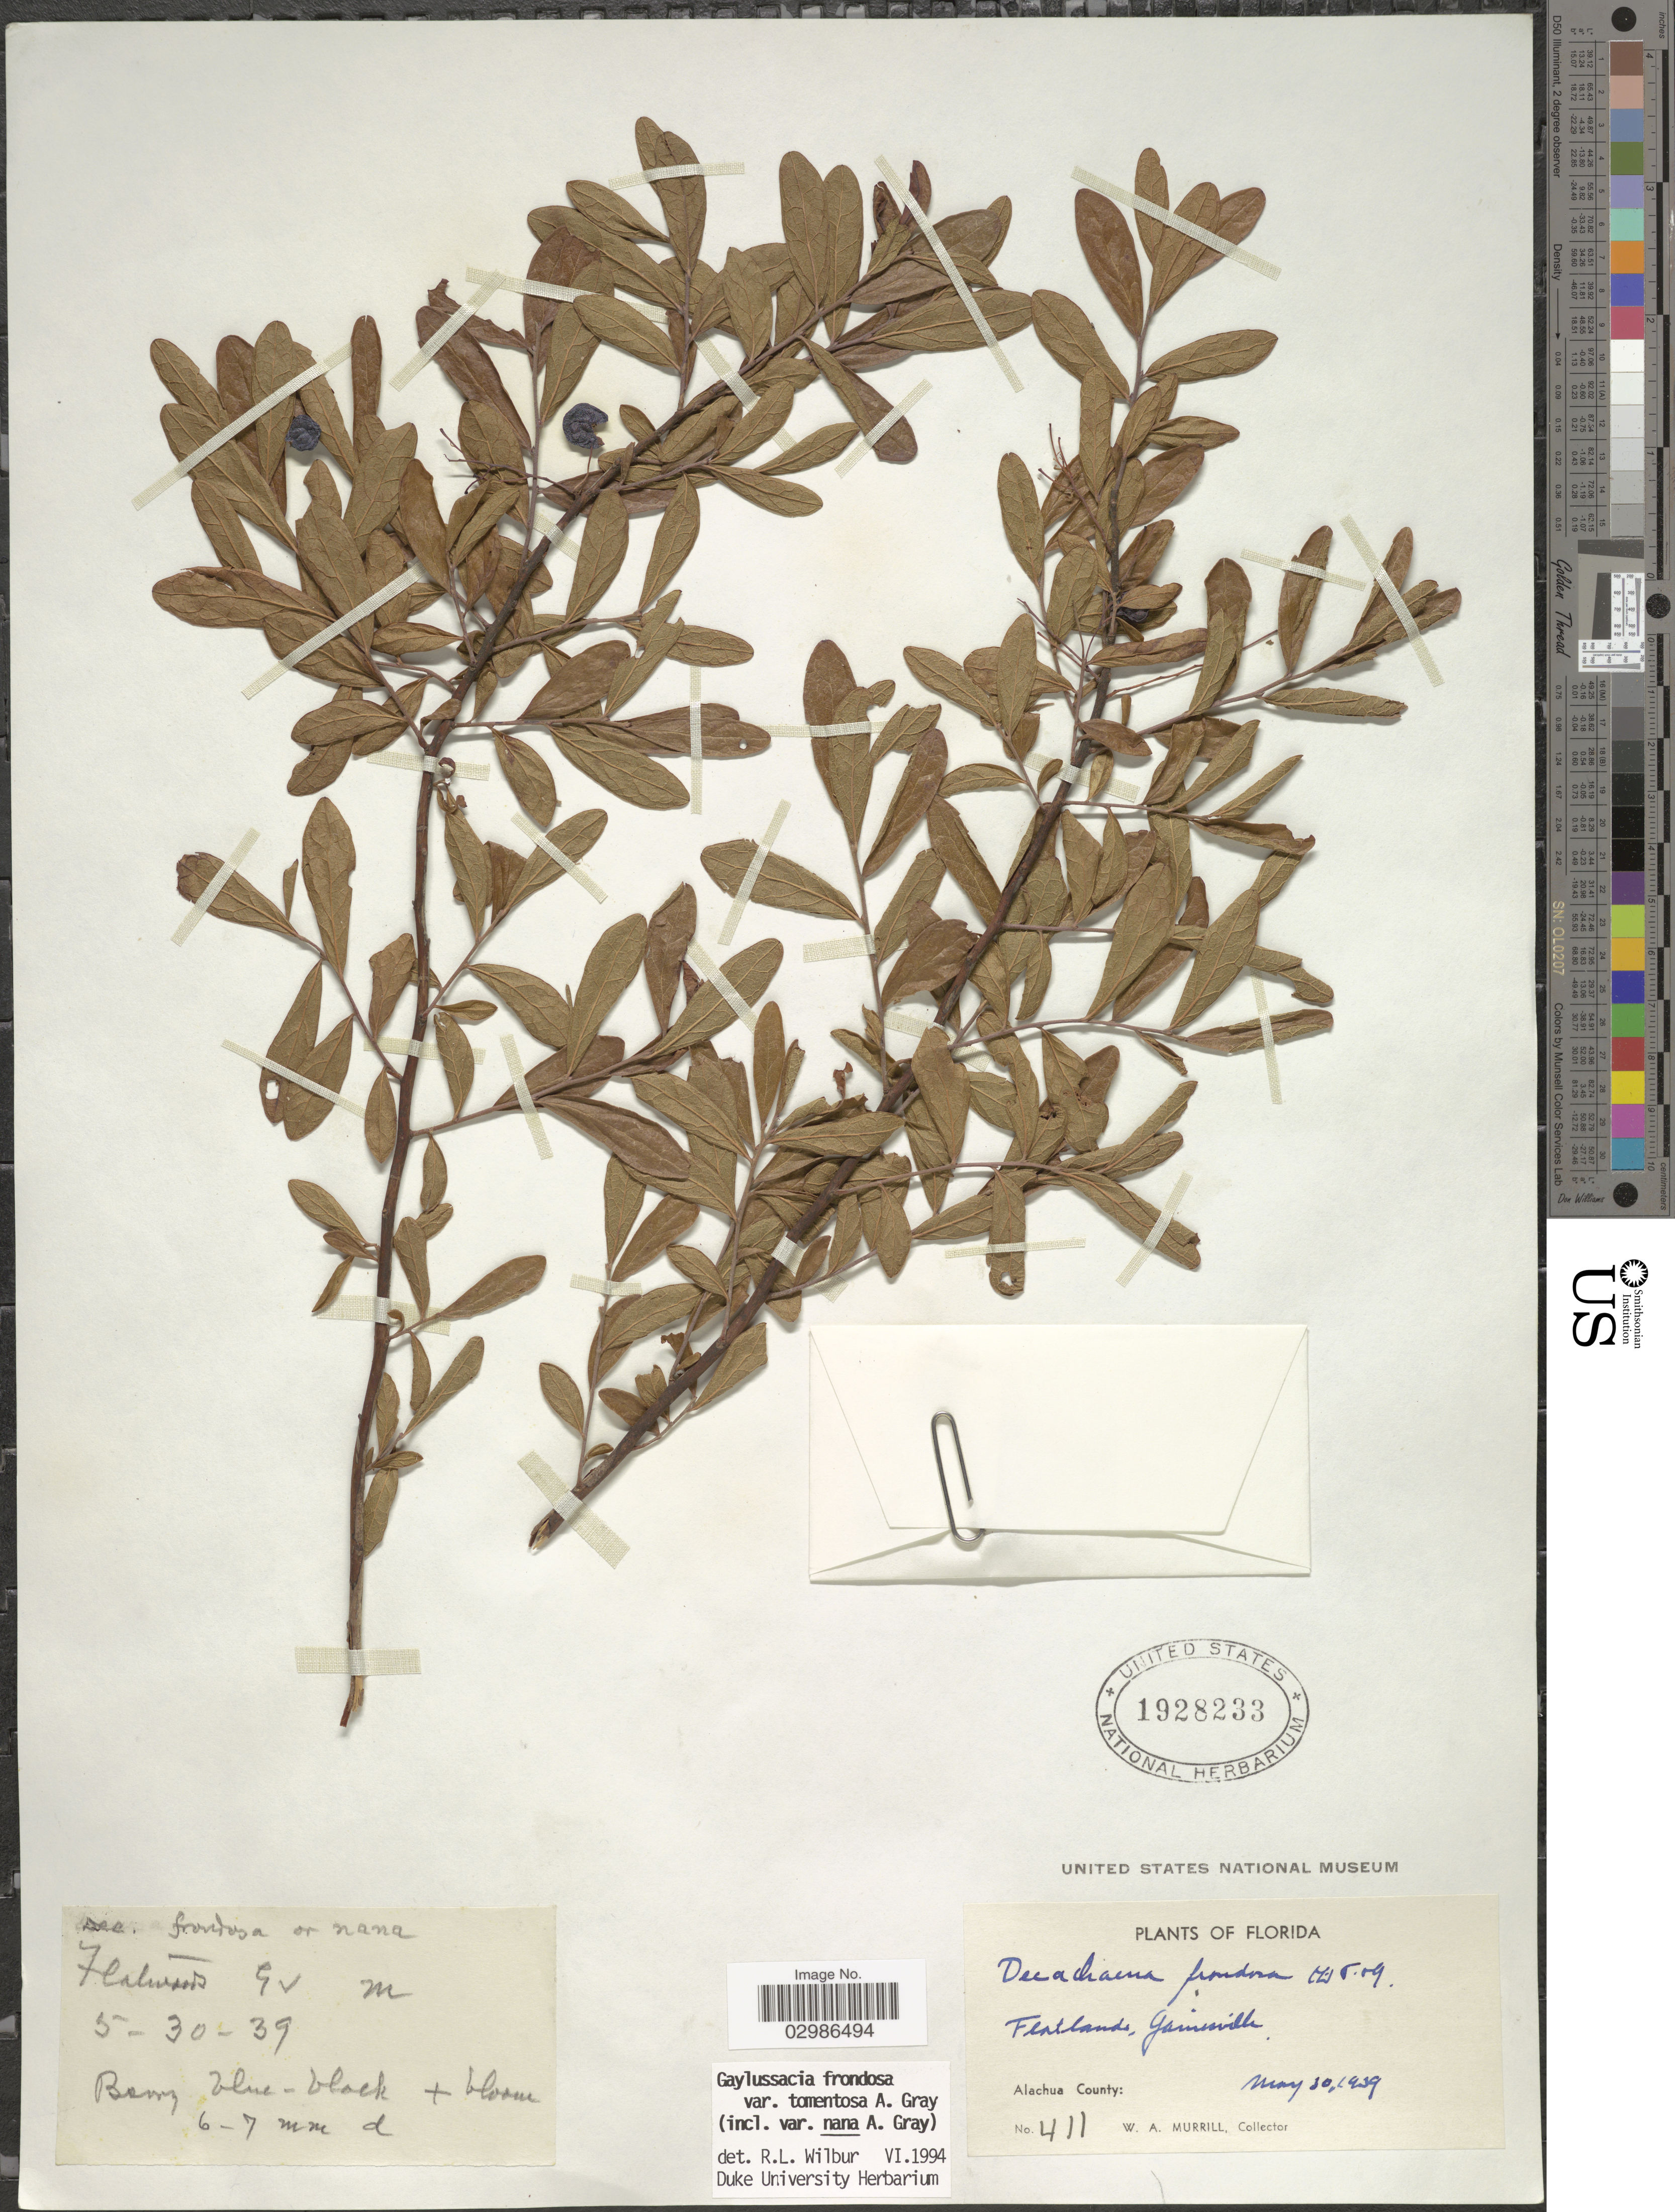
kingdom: Plantae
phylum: Tracheophyta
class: Magnoliopsida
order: Ericales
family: Ericaceae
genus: Gaylussacia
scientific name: Gaylussacia frondosa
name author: (L.) Torr. & A. Gray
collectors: W. A. Murrill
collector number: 411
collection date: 1939-05-30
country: United States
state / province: Florida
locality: Flatlands, Gainesville. Alachua County.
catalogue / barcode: US 1928233